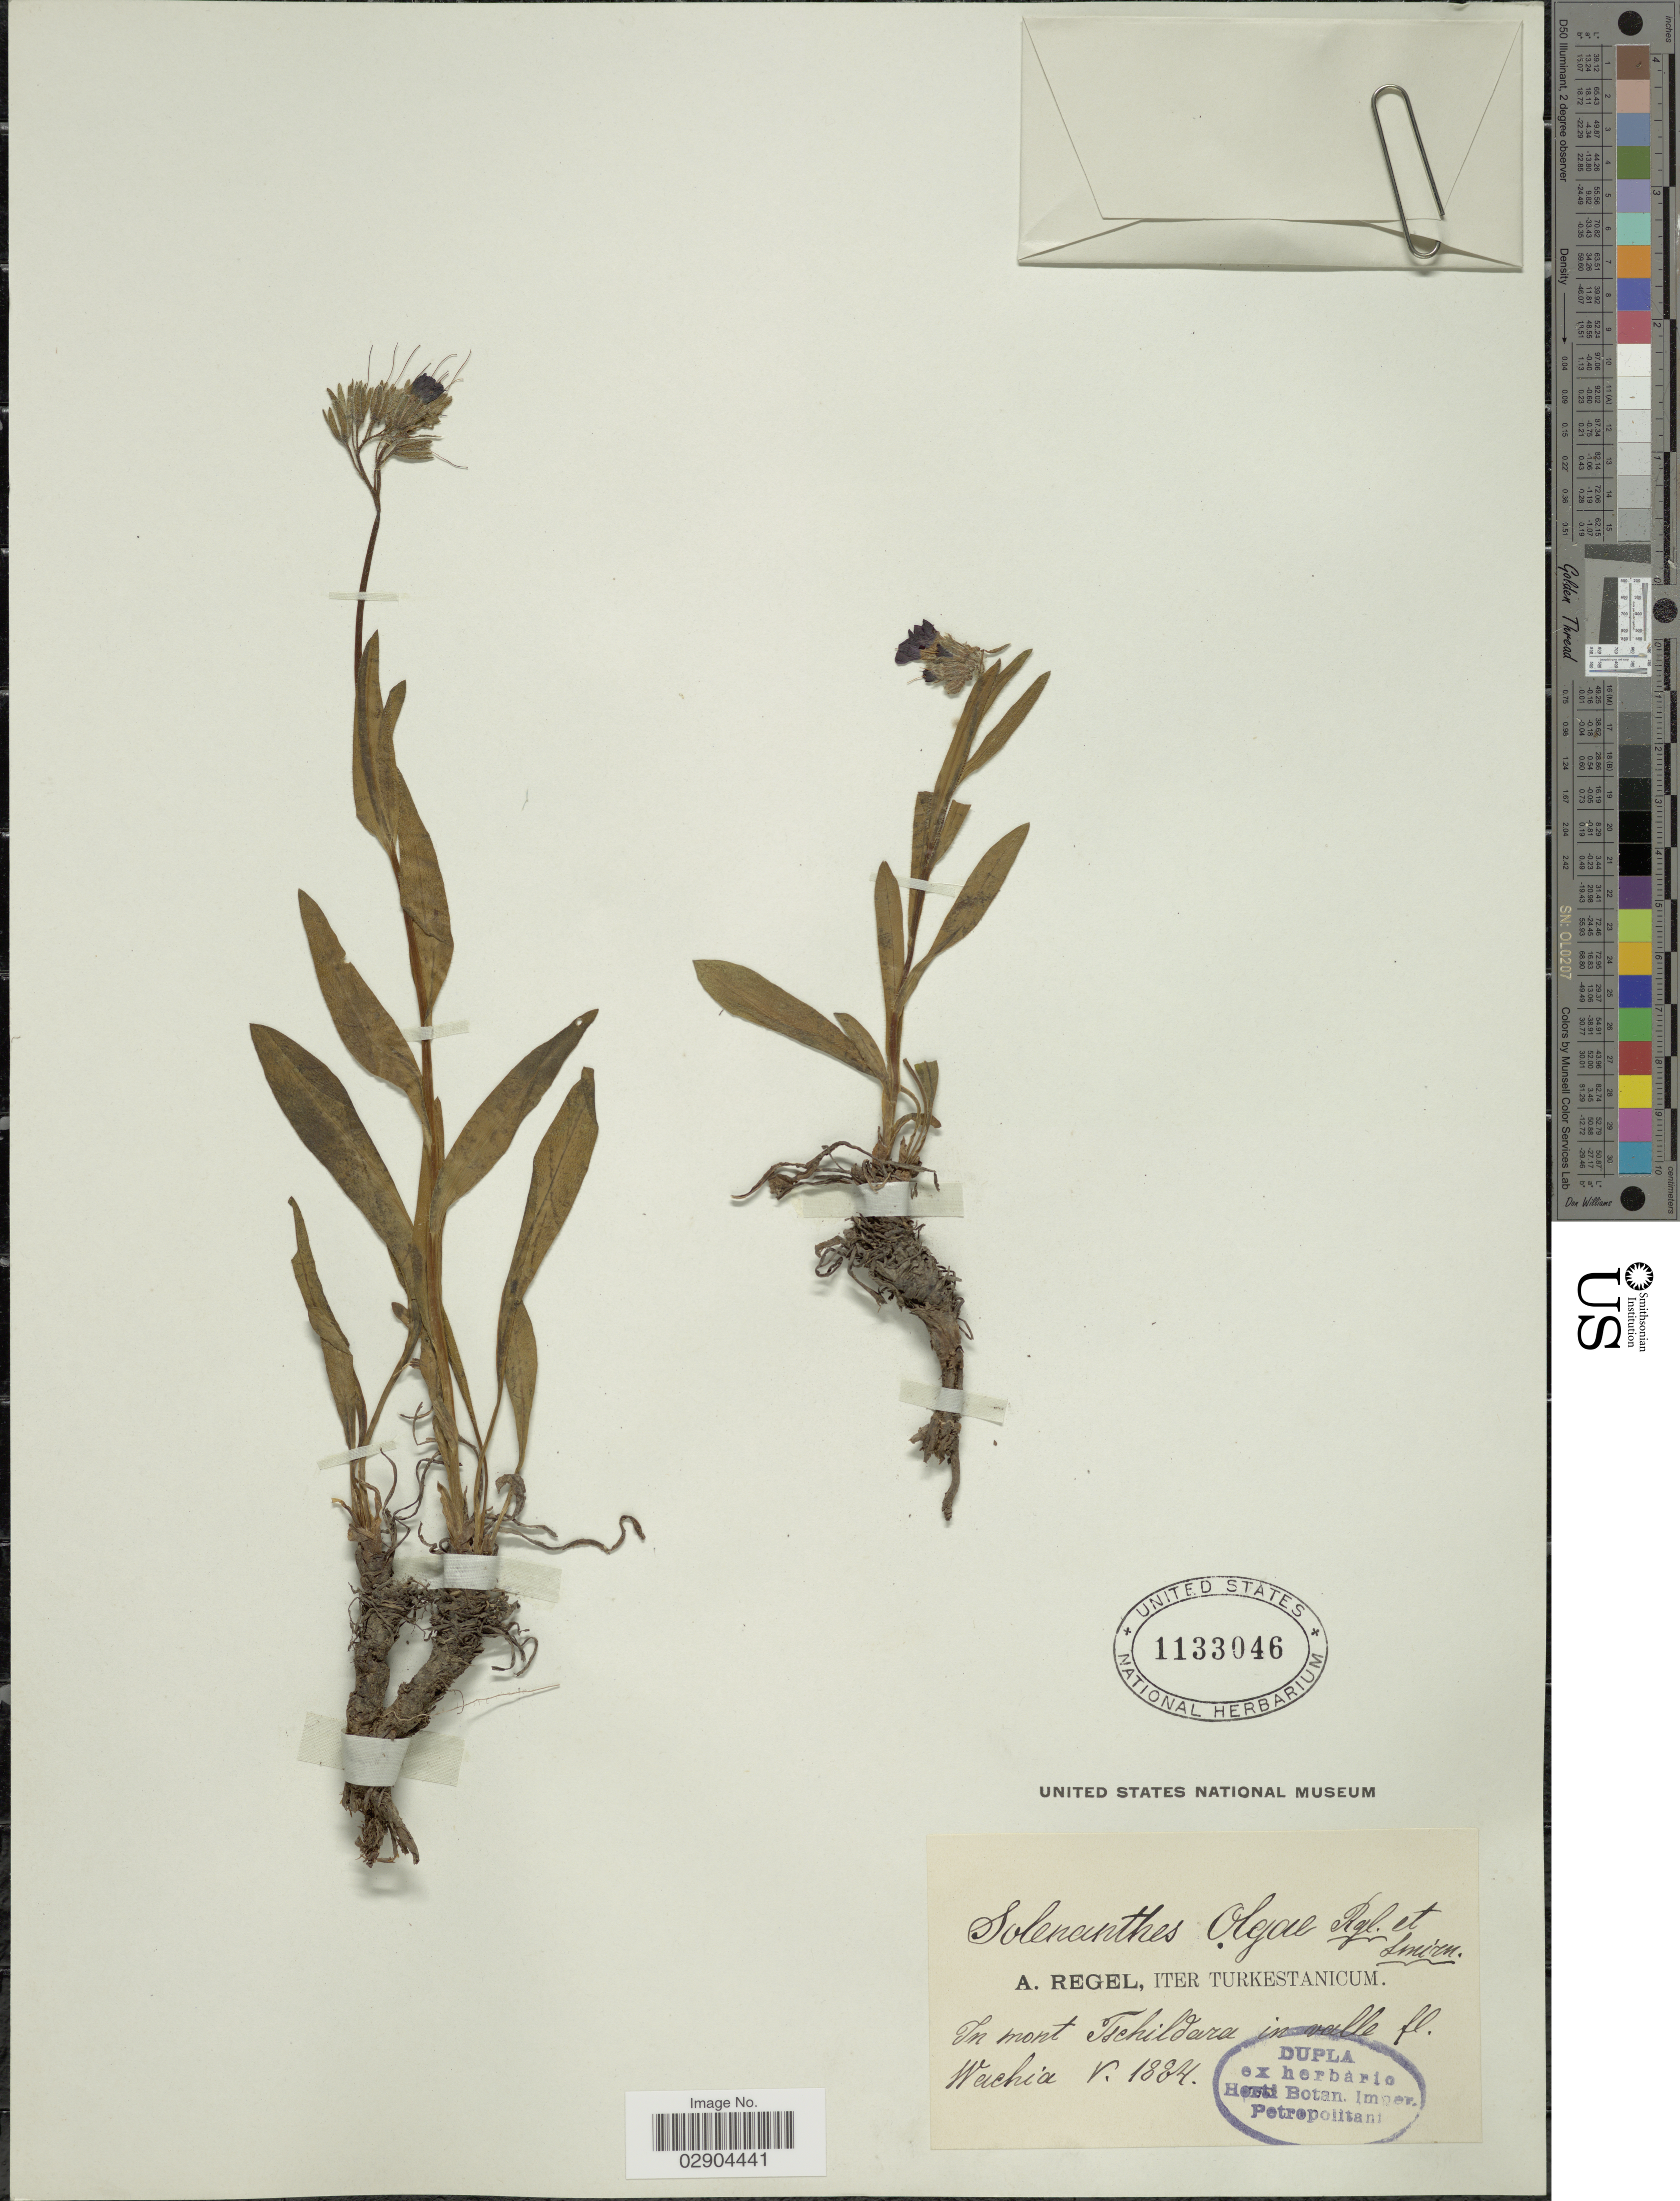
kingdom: Plantae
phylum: Tracheophyta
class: Magnoliopsida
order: Boraginales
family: Boraginaceae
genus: Solenanthus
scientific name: Solenanthus olgae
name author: Regel & Smirn.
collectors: A. Regel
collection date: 1884-05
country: Turkey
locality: In mont Tschildara in valle fl. Wachia.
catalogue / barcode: US 1133046